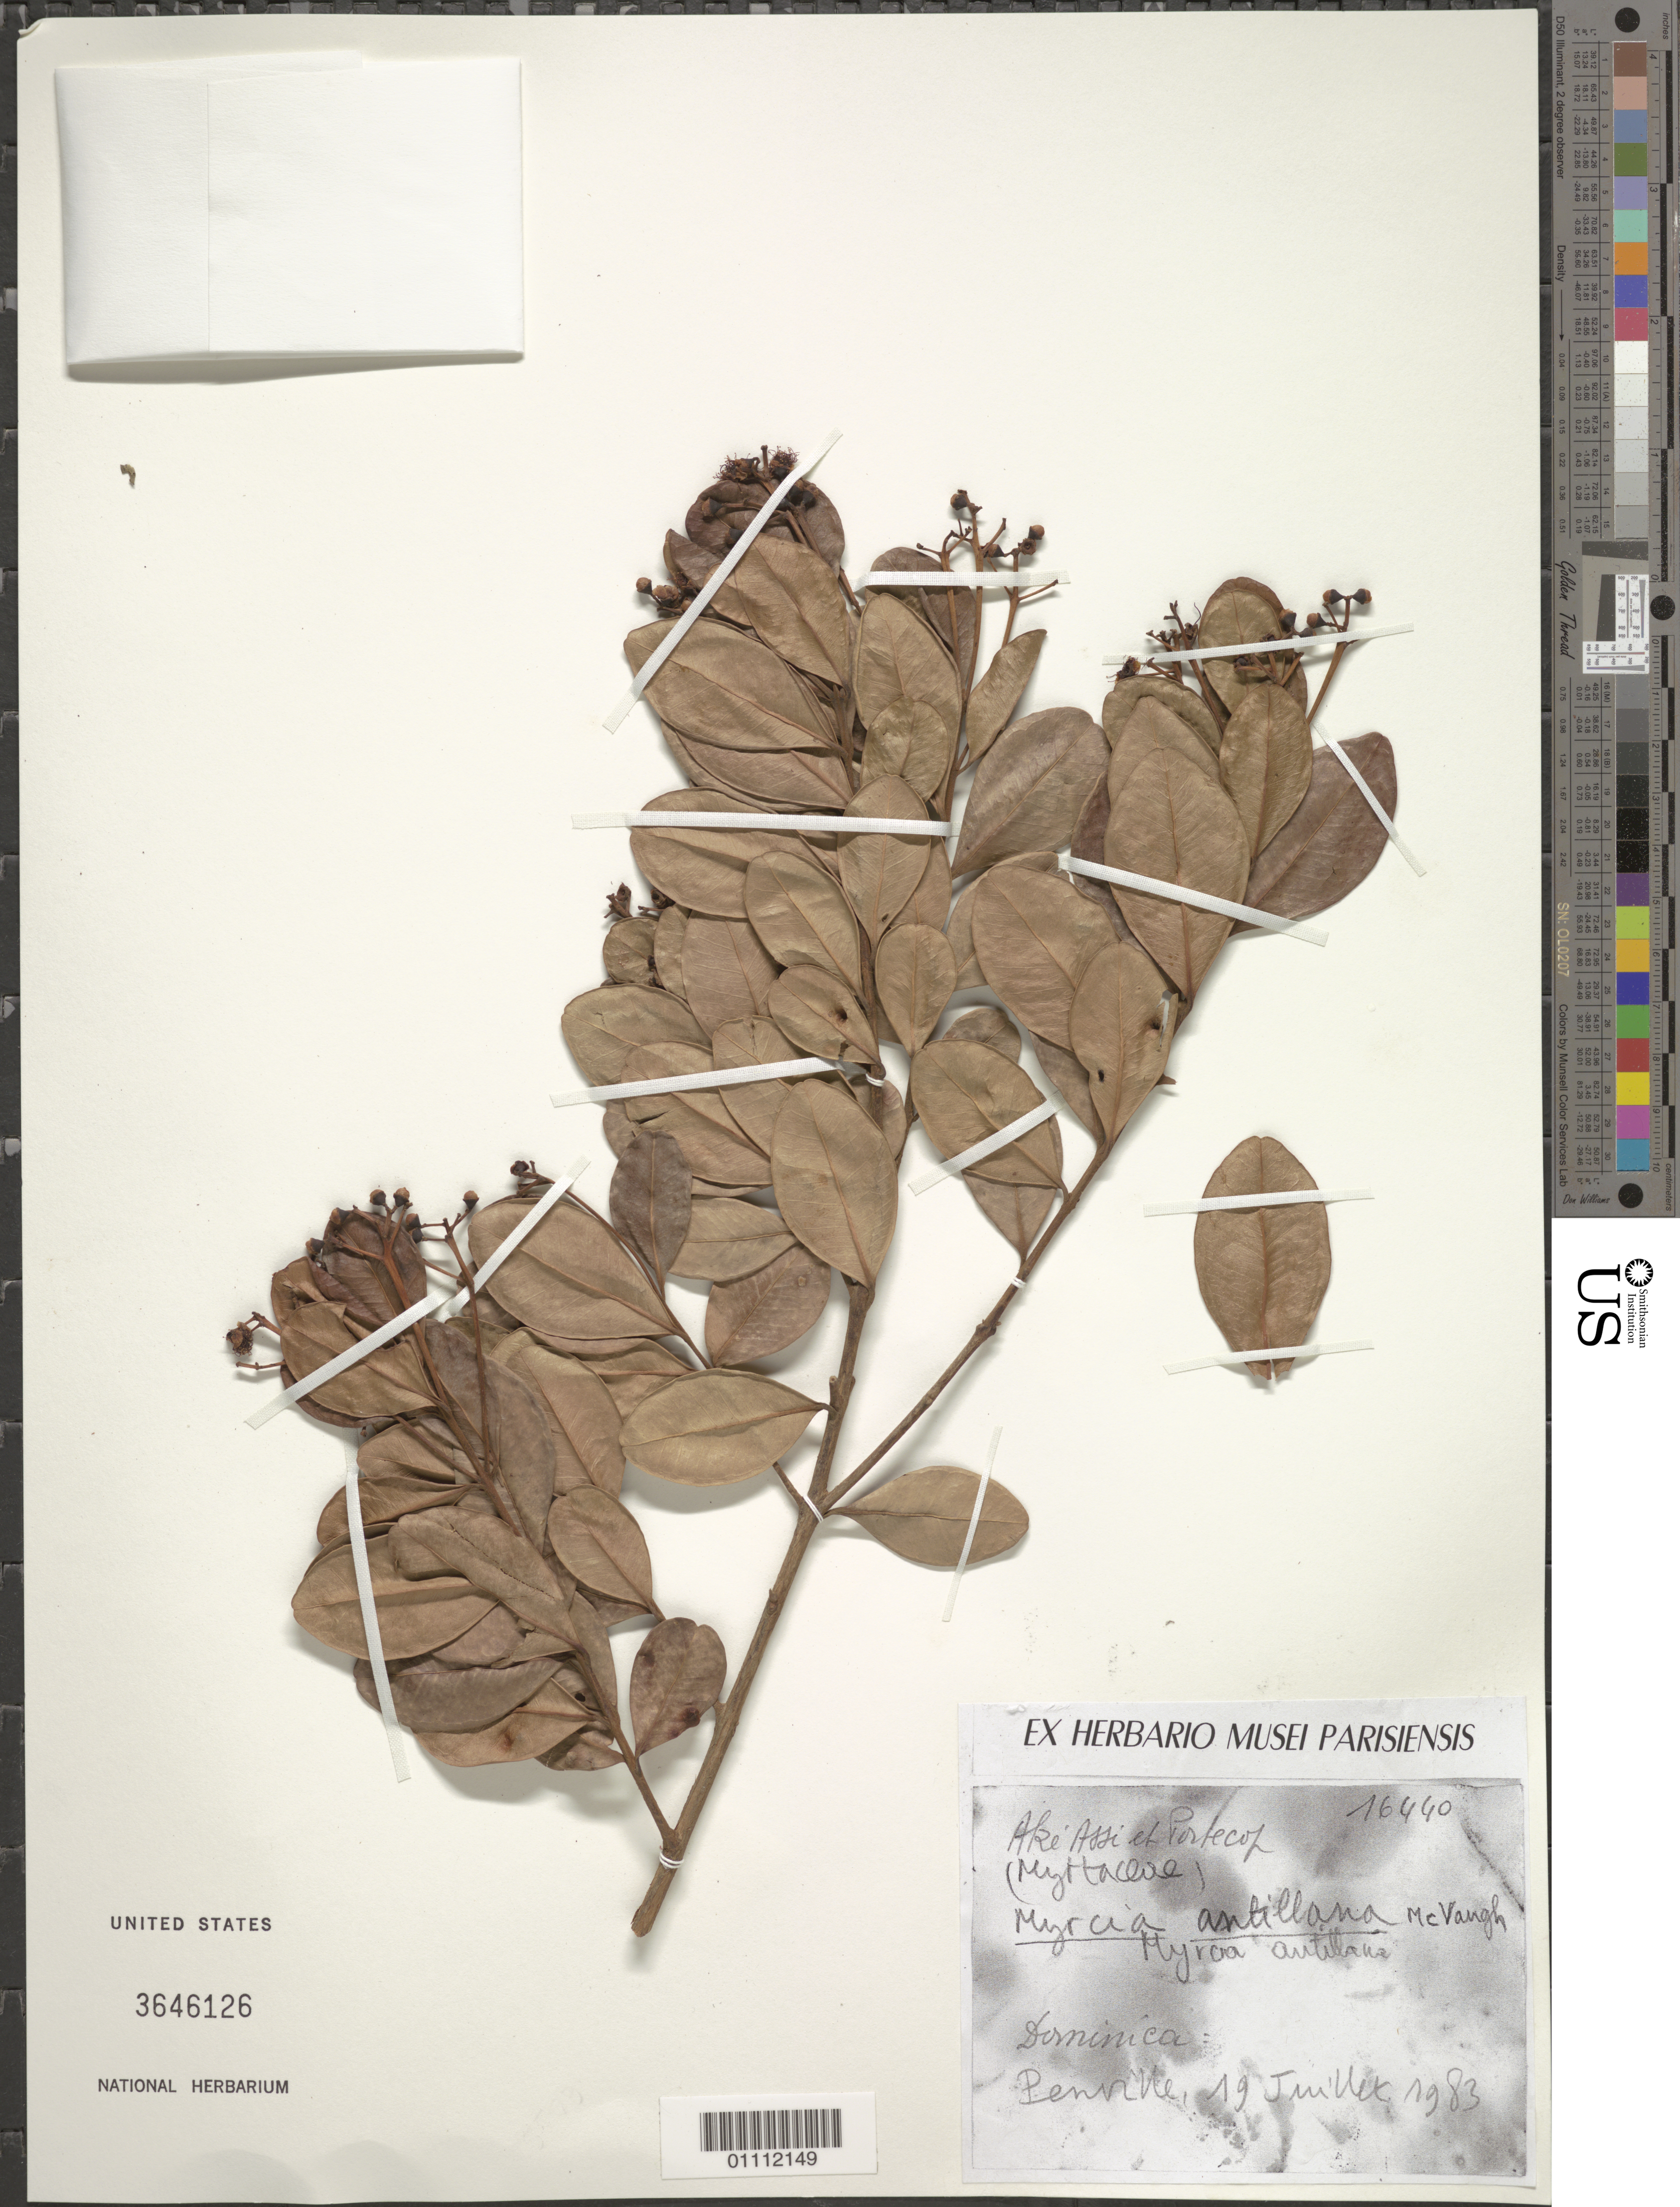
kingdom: Plantae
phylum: Tracheophyta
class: Magnoliopsida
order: Myrtales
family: Myrtaceae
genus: Myrcia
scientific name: Myrcia antillana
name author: McVaugh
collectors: -. Ake-Assi & -. Portecop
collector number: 16440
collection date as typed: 19 Jul 1983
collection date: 1983-07-19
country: Dominica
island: Dominica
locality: Penville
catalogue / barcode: US 3646126